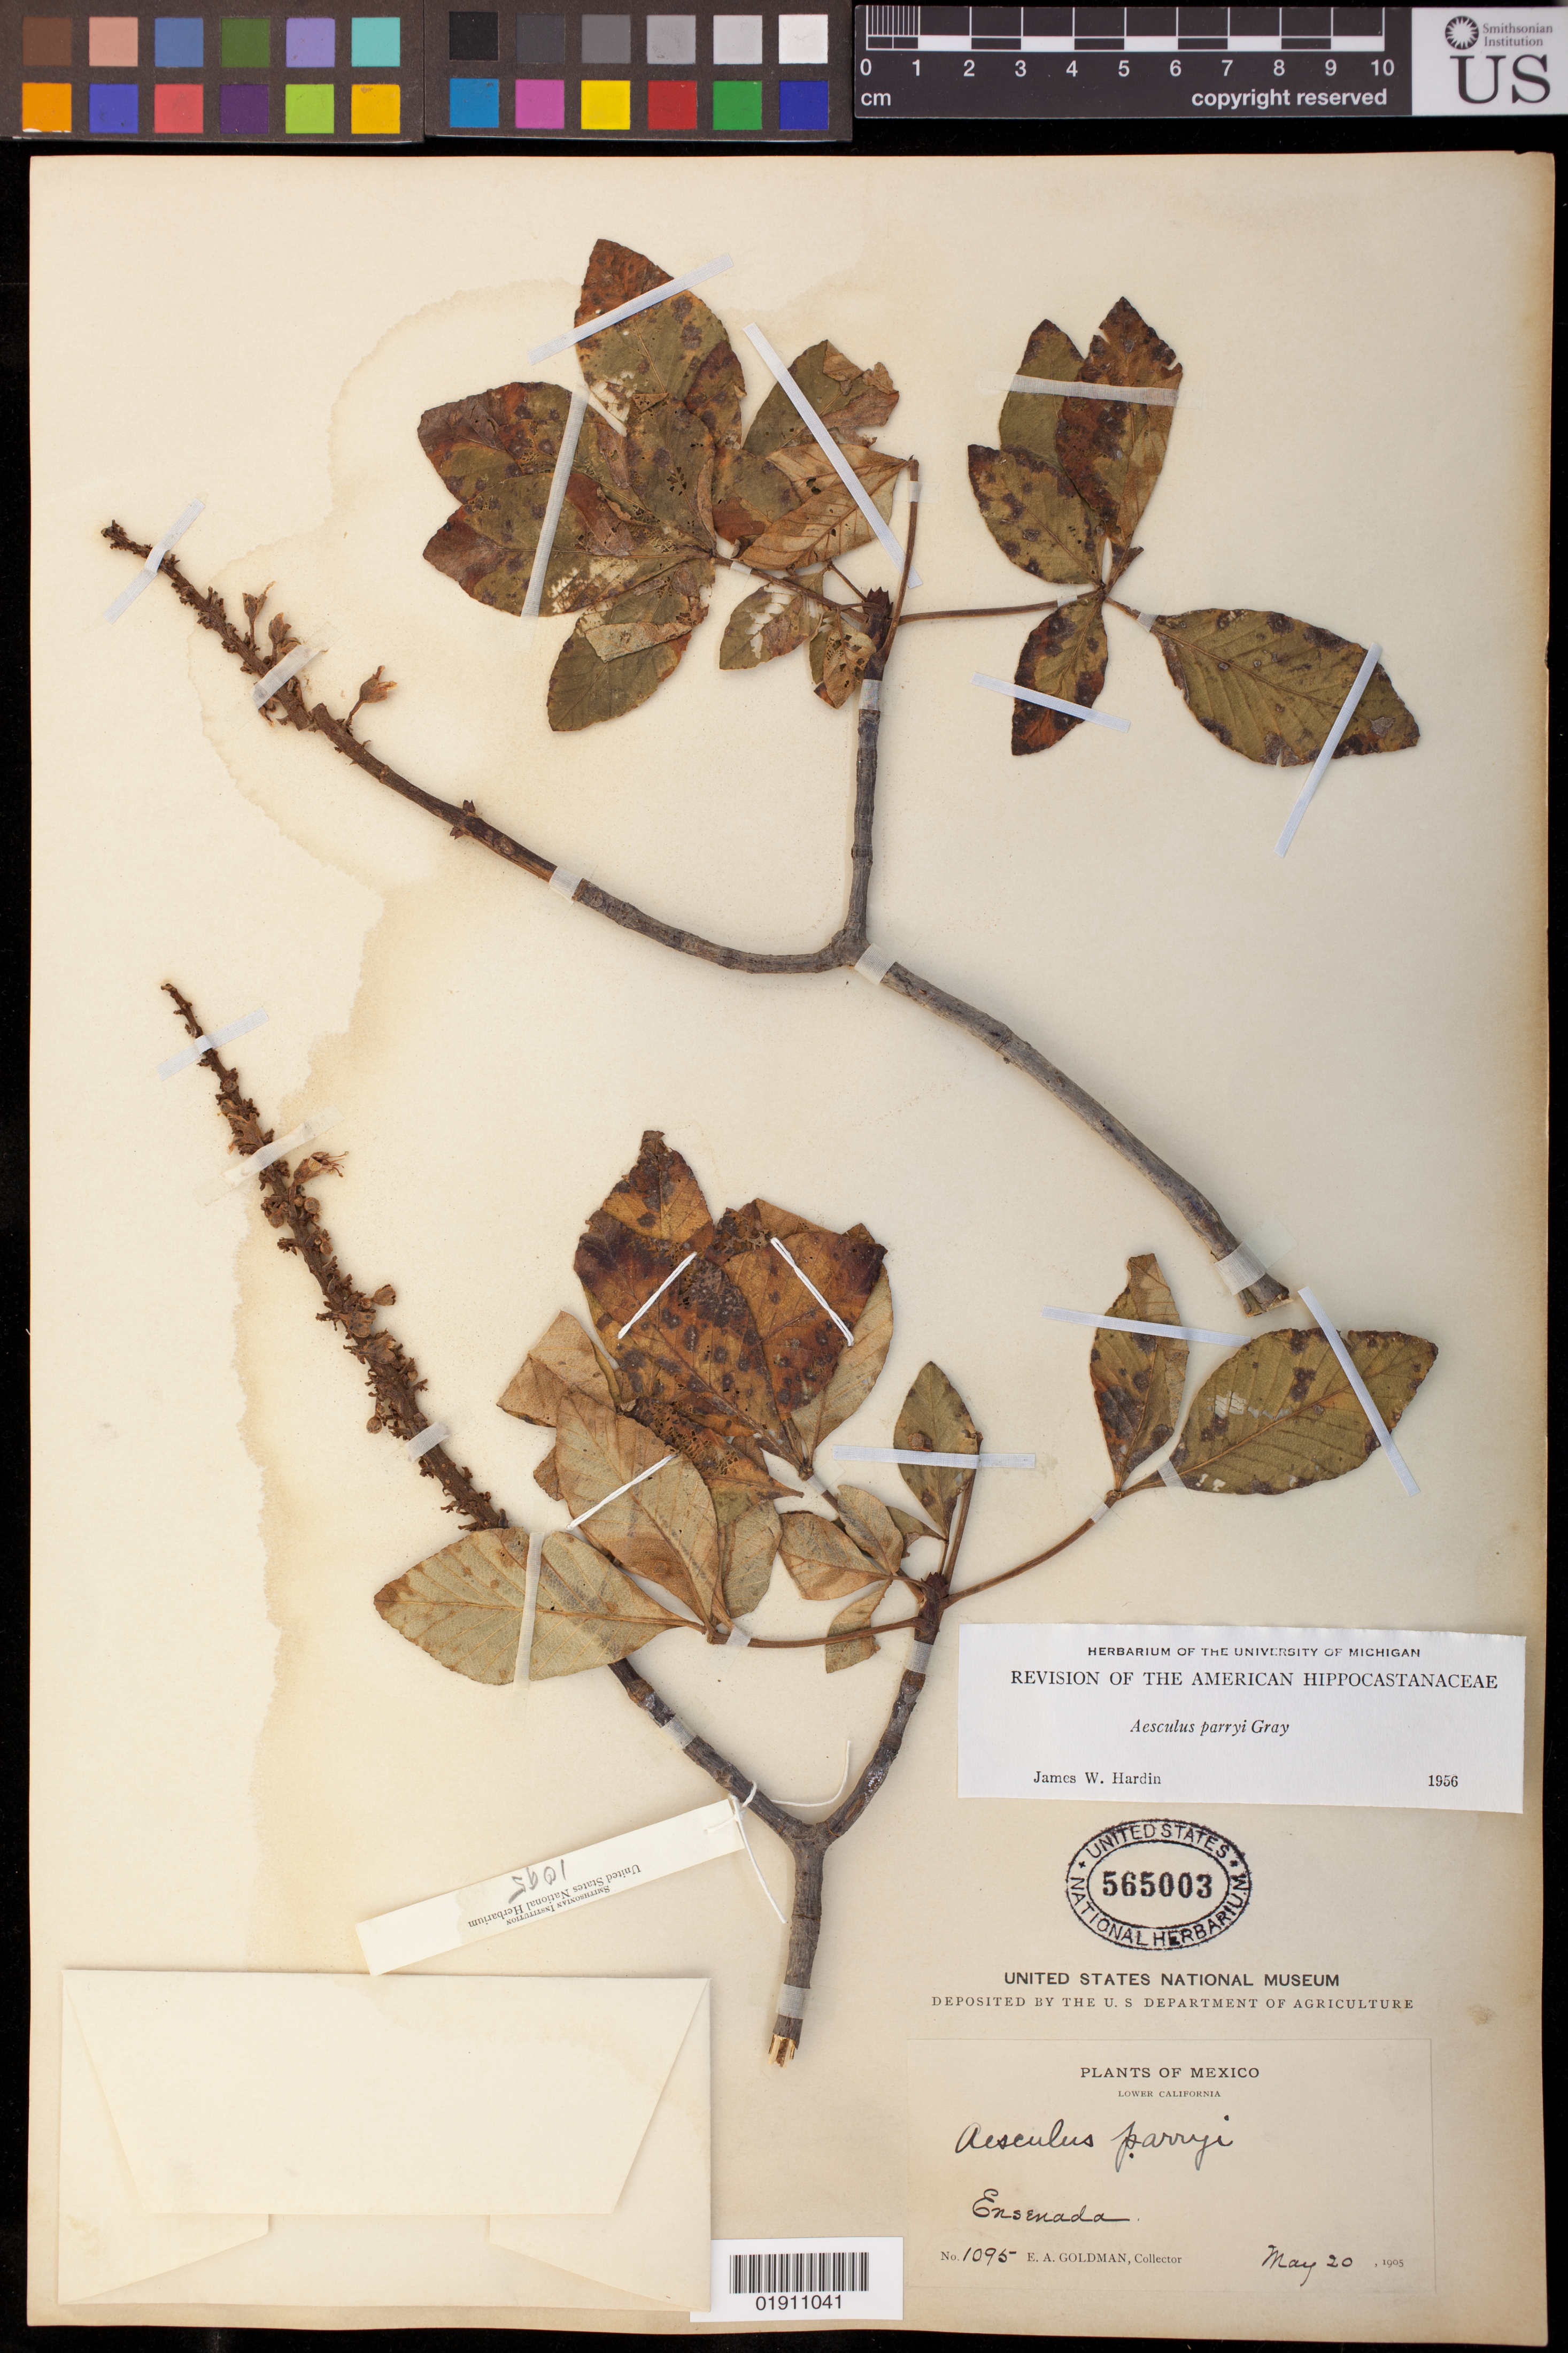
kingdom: Plantae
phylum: Tracheophyta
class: Magnoliopsida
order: Sapindales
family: Sapindaceae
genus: Aesculus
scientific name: Aesculus parryi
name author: A. Gray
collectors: E. A. Goldman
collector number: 1095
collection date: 1905-05-20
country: Mexico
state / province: Baja California Norte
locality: Ensenada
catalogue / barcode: US 565003